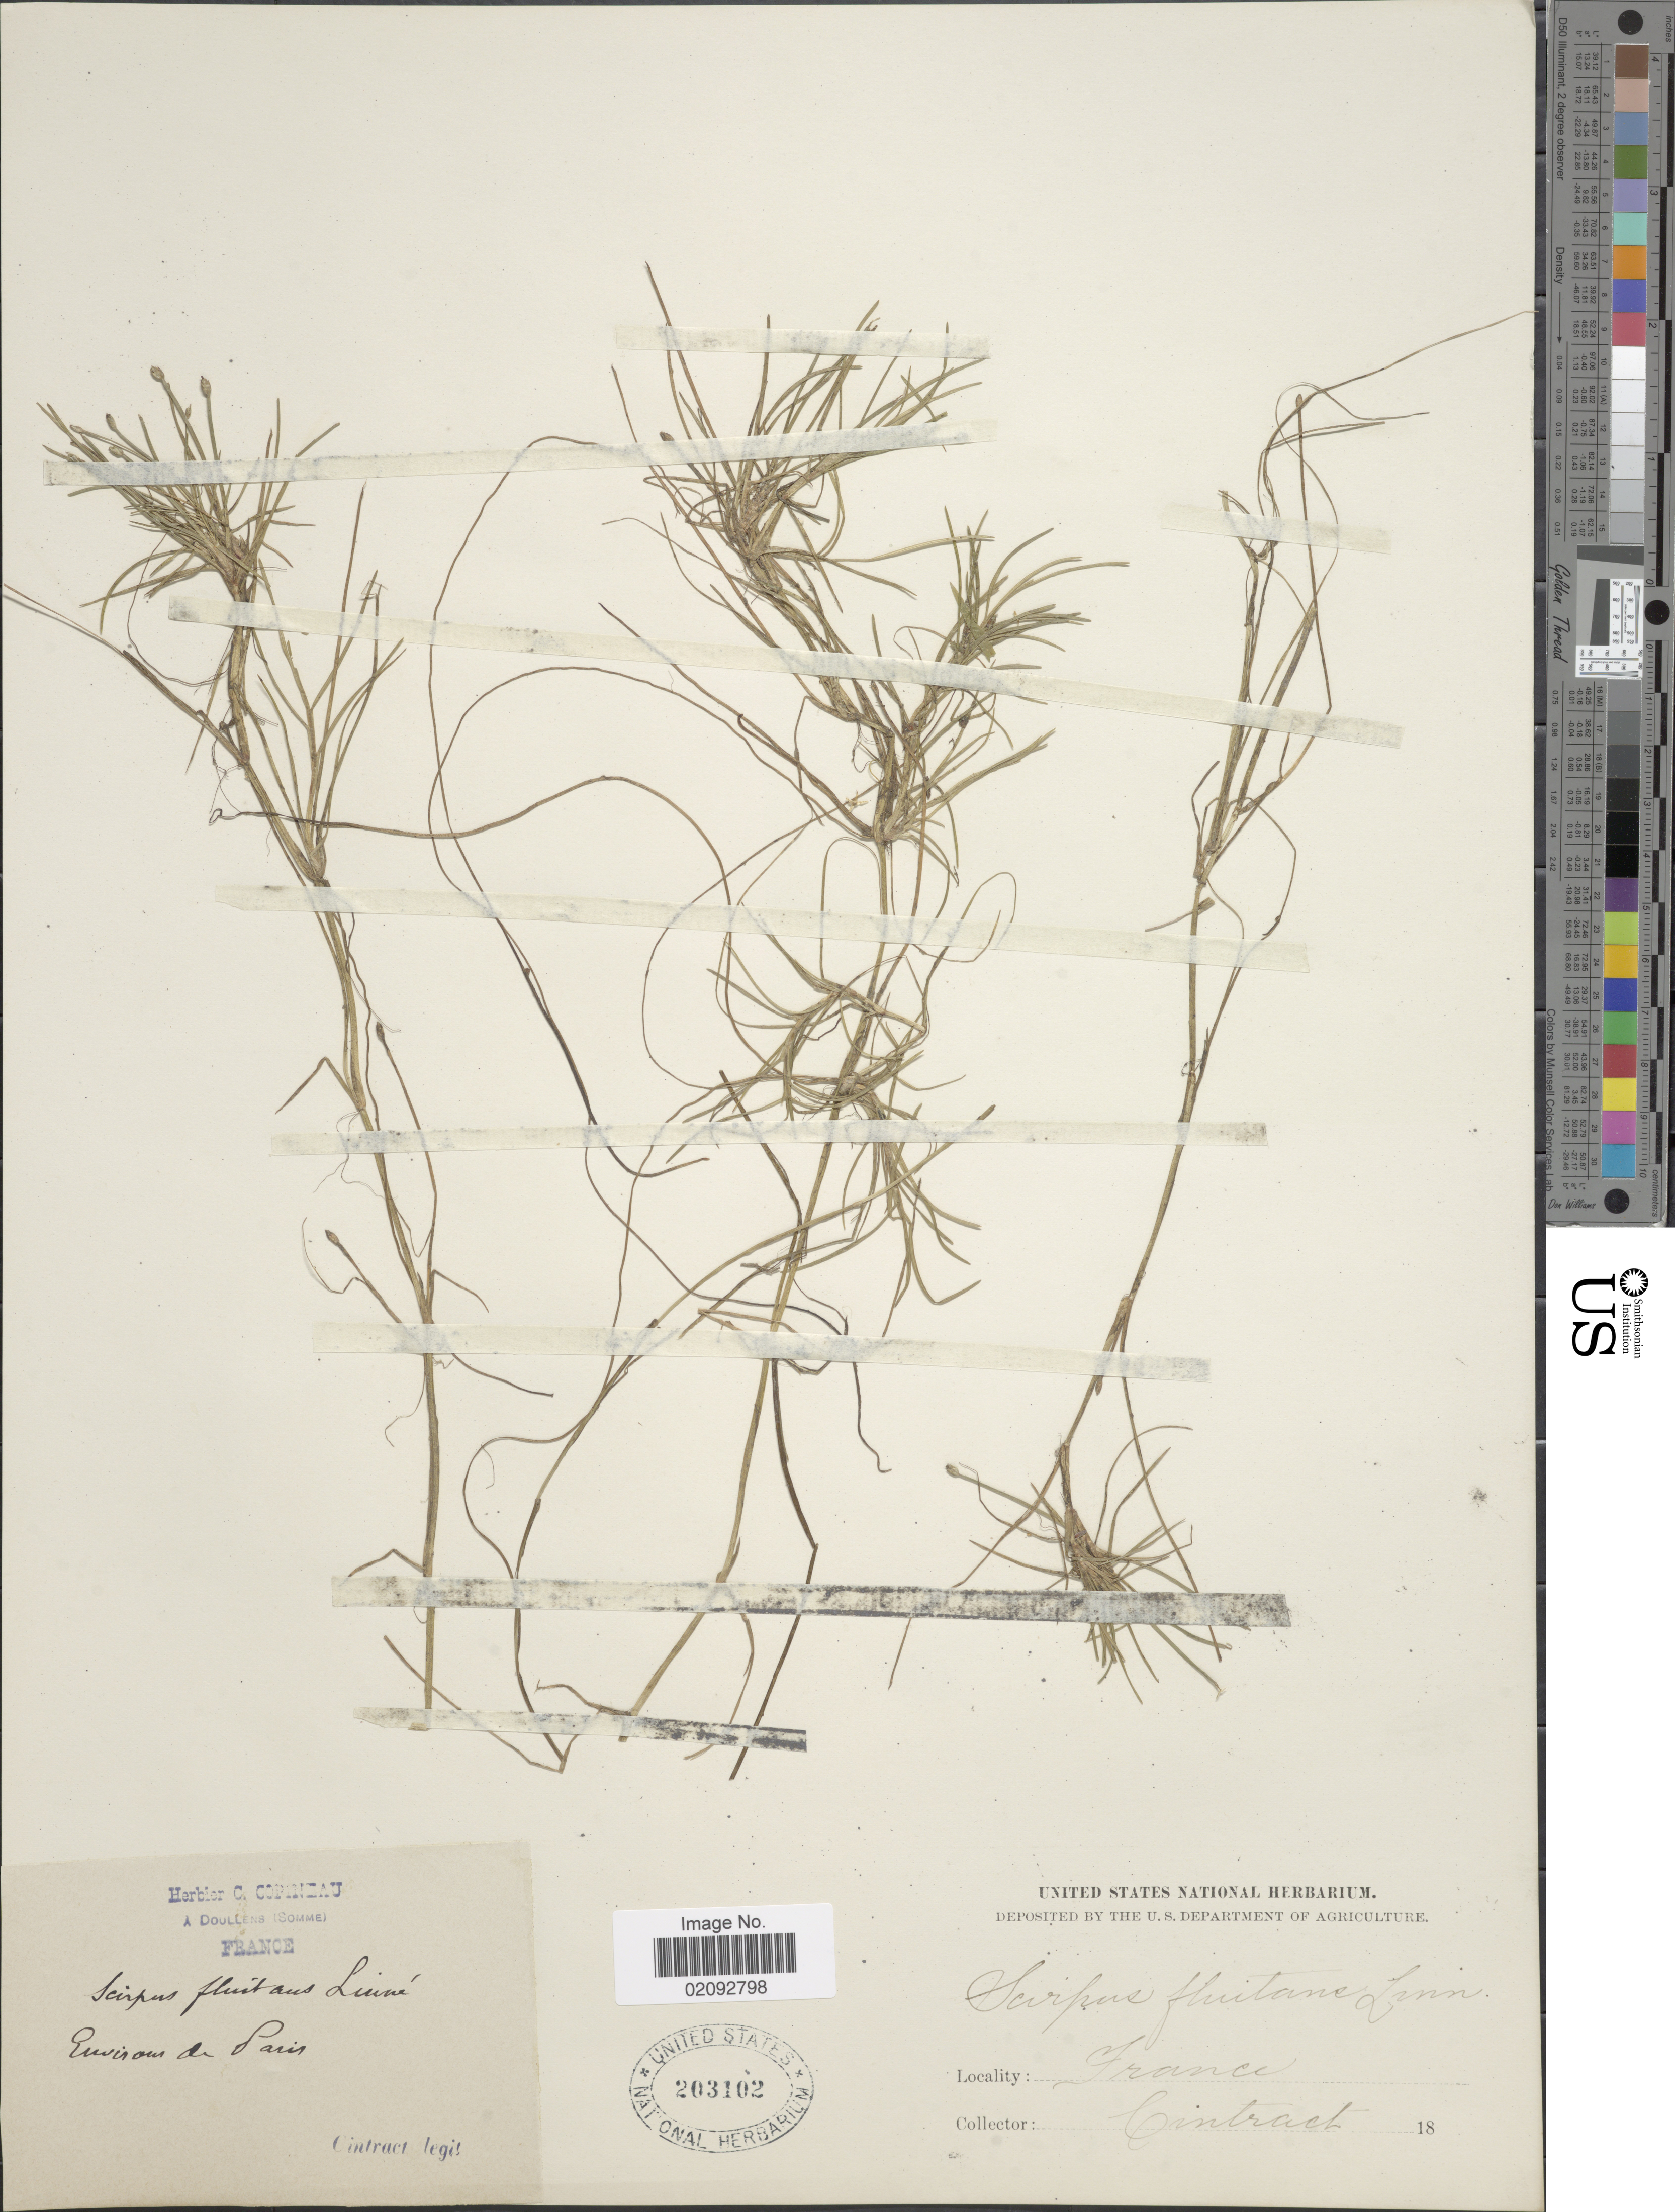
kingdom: Plantae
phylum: Tracheophyta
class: Liliopsida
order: Poales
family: Cyperaceae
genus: Isolepis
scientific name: Isolepis fluitans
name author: (L.) R. Br.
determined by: Strong, Mark T., (BOT), Smithsonian Institution - National Museum of Natural History (UNITED STATES)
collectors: Cintract, --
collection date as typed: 18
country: France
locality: Environs de Paris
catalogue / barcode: US 203102